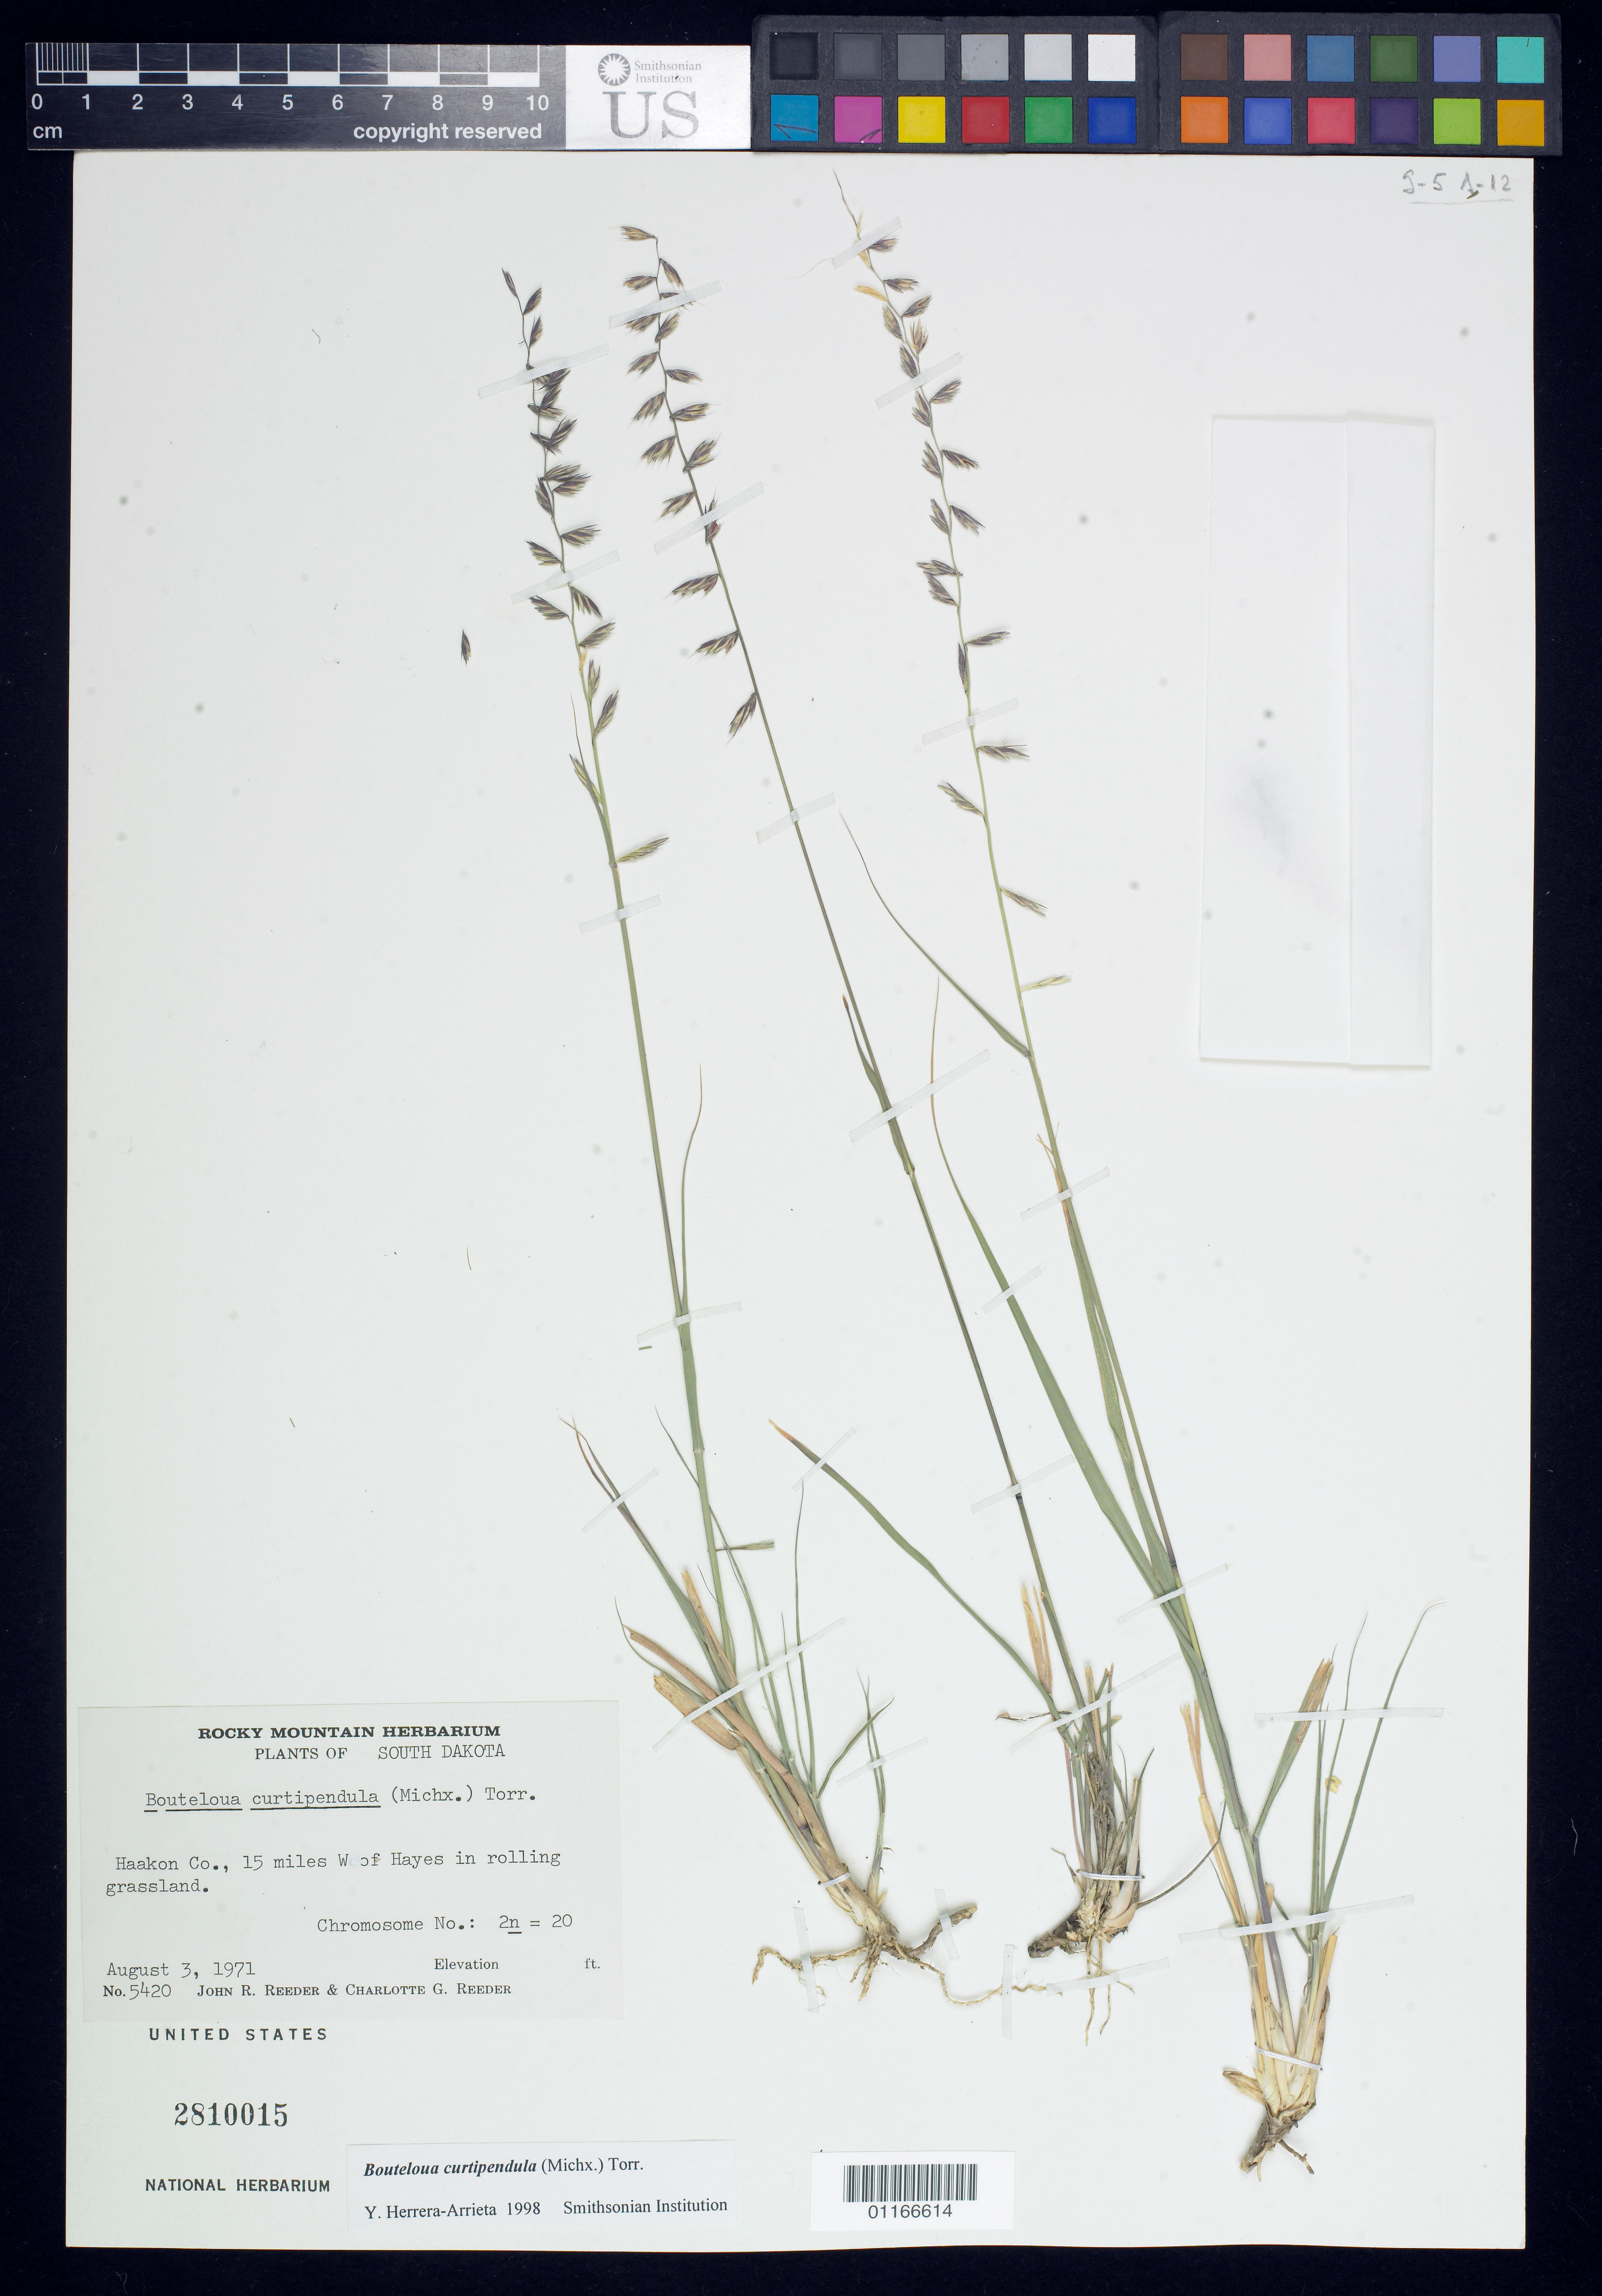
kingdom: Plantae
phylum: Tracheophyta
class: Liliopsida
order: Poales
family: Poaceae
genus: Bouteloua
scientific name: Bouteloua curtipendula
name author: (Michx.) Torr.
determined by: Herrera Arrieta, Y., (CIIDIR), Instituto Politecnico Nacional (MEXICO)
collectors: J.R. Reeder & C.O. Reeder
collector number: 5420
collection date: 1971-08-03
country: United States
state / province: South Dakota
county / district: Haakon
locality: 15 miles west of Hayes in rolling grassland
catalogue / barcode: US 2810015